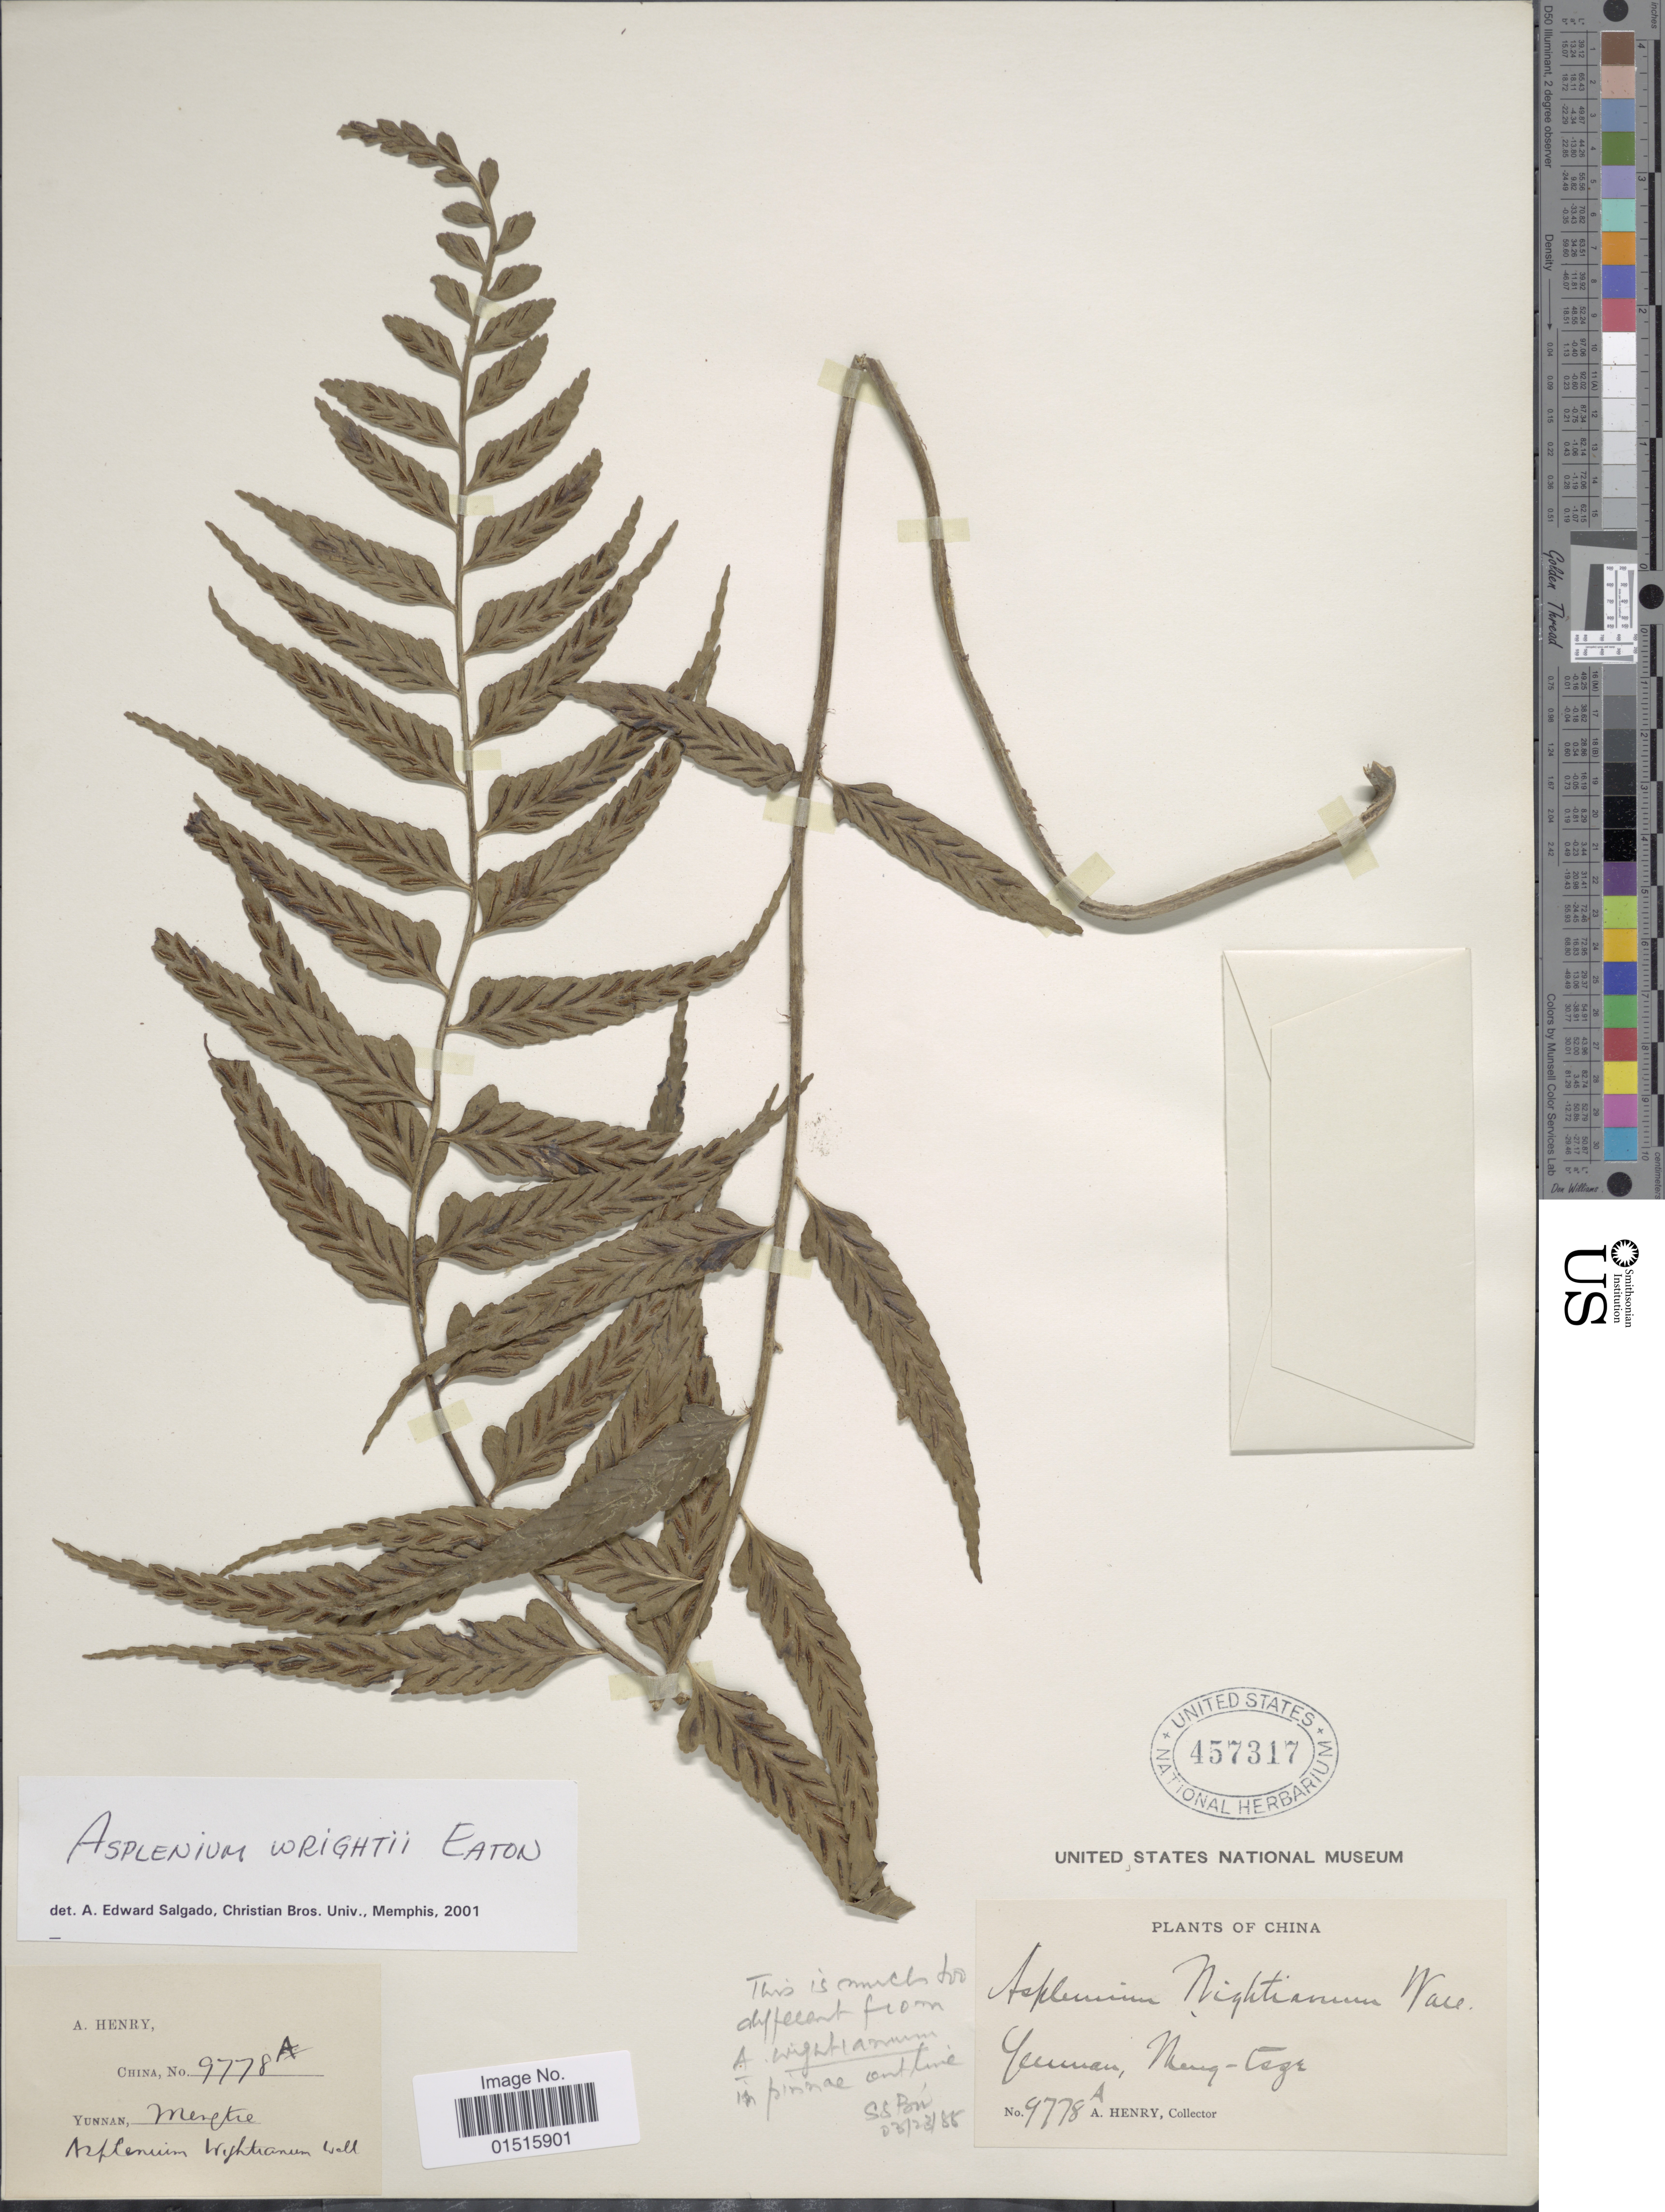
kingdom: Plantae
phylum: Tracheophyta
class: Polypodiopsida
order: Polypodiales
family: Aspleniaceae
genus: Asplenium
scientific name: Asplenium wrightii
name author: D.C. Eaton ex Hook.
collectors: A. Henry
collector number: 9778 A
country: China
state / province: Yunnan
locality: Meng-tze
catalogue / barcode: US 457317